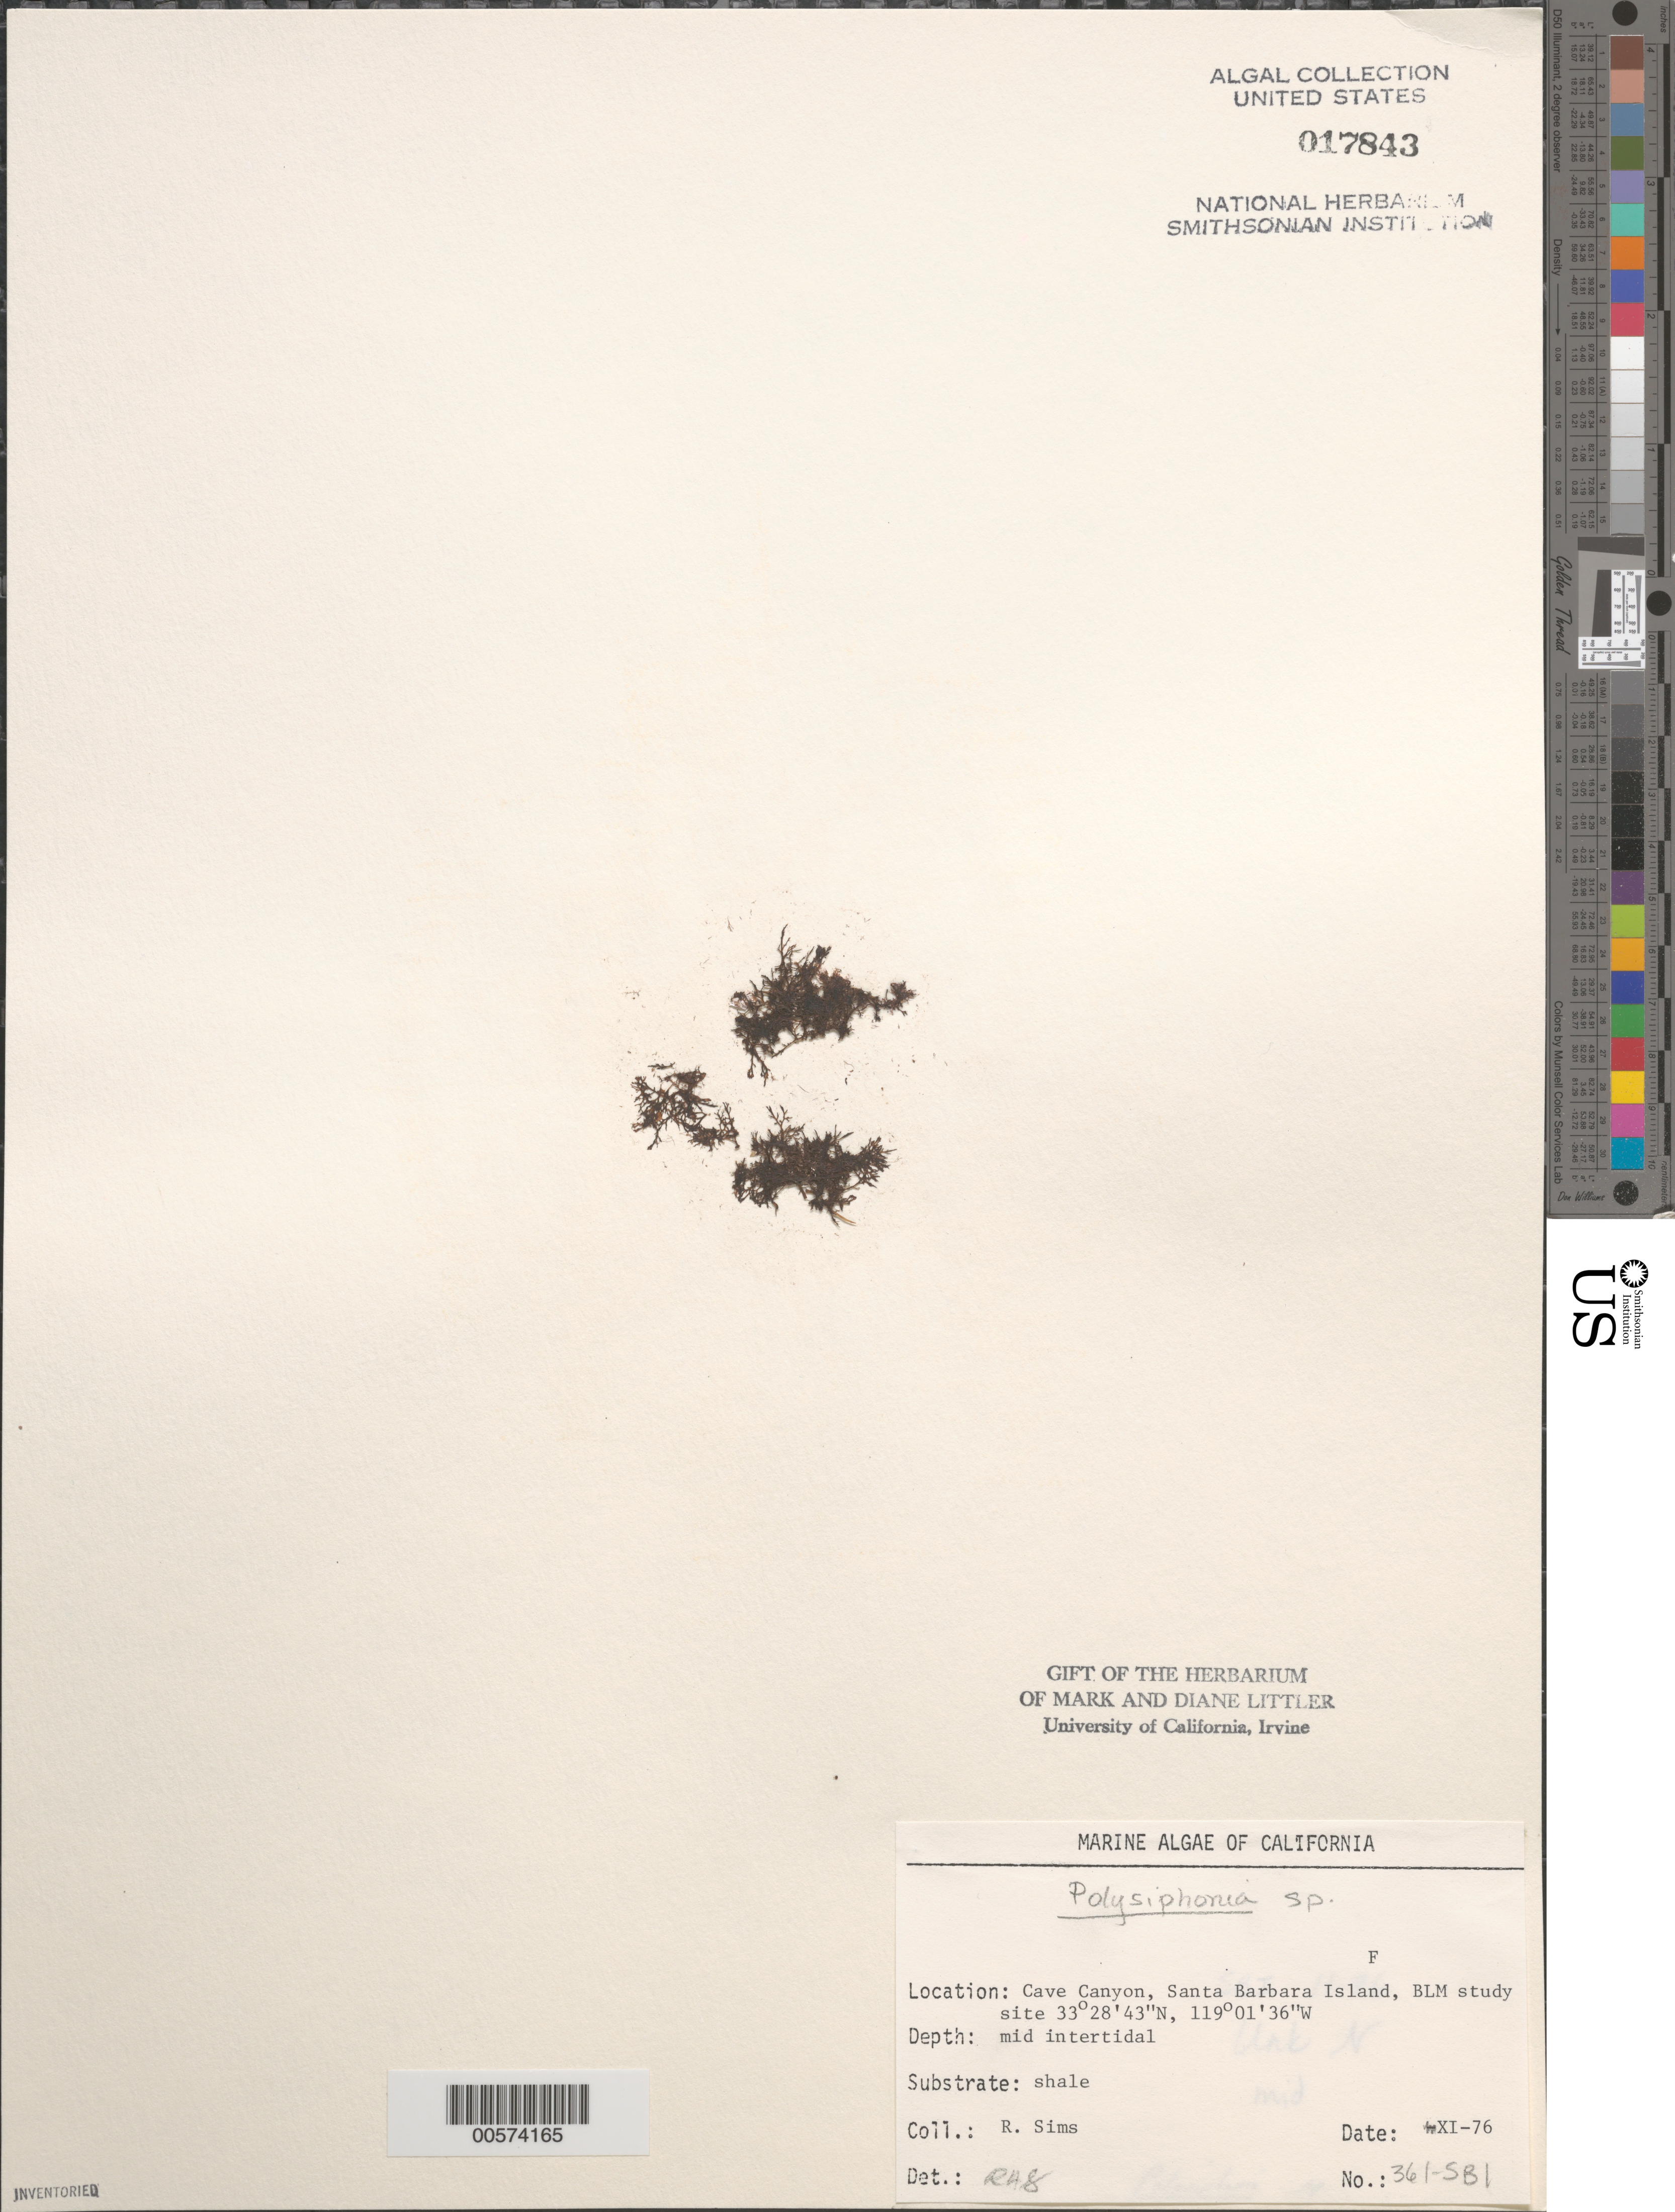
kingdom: Plantae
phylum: Rhodophyta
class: Florideophyceae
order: Ceramiales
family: Rhodomelaceae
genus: Polysiphonia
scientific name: Polysiphonia sp.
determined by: Sims, Robert H.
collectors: R. H. Sims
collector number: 361-sbi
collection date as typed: Nov 1976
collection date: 1976-11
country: United States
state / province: California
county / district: Santa Barbara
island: Santa Barbara Island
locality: Cave Canyon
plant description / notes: BLM-SOCALBIGHT Rocky Intertidal Survey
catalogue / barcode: US 17843